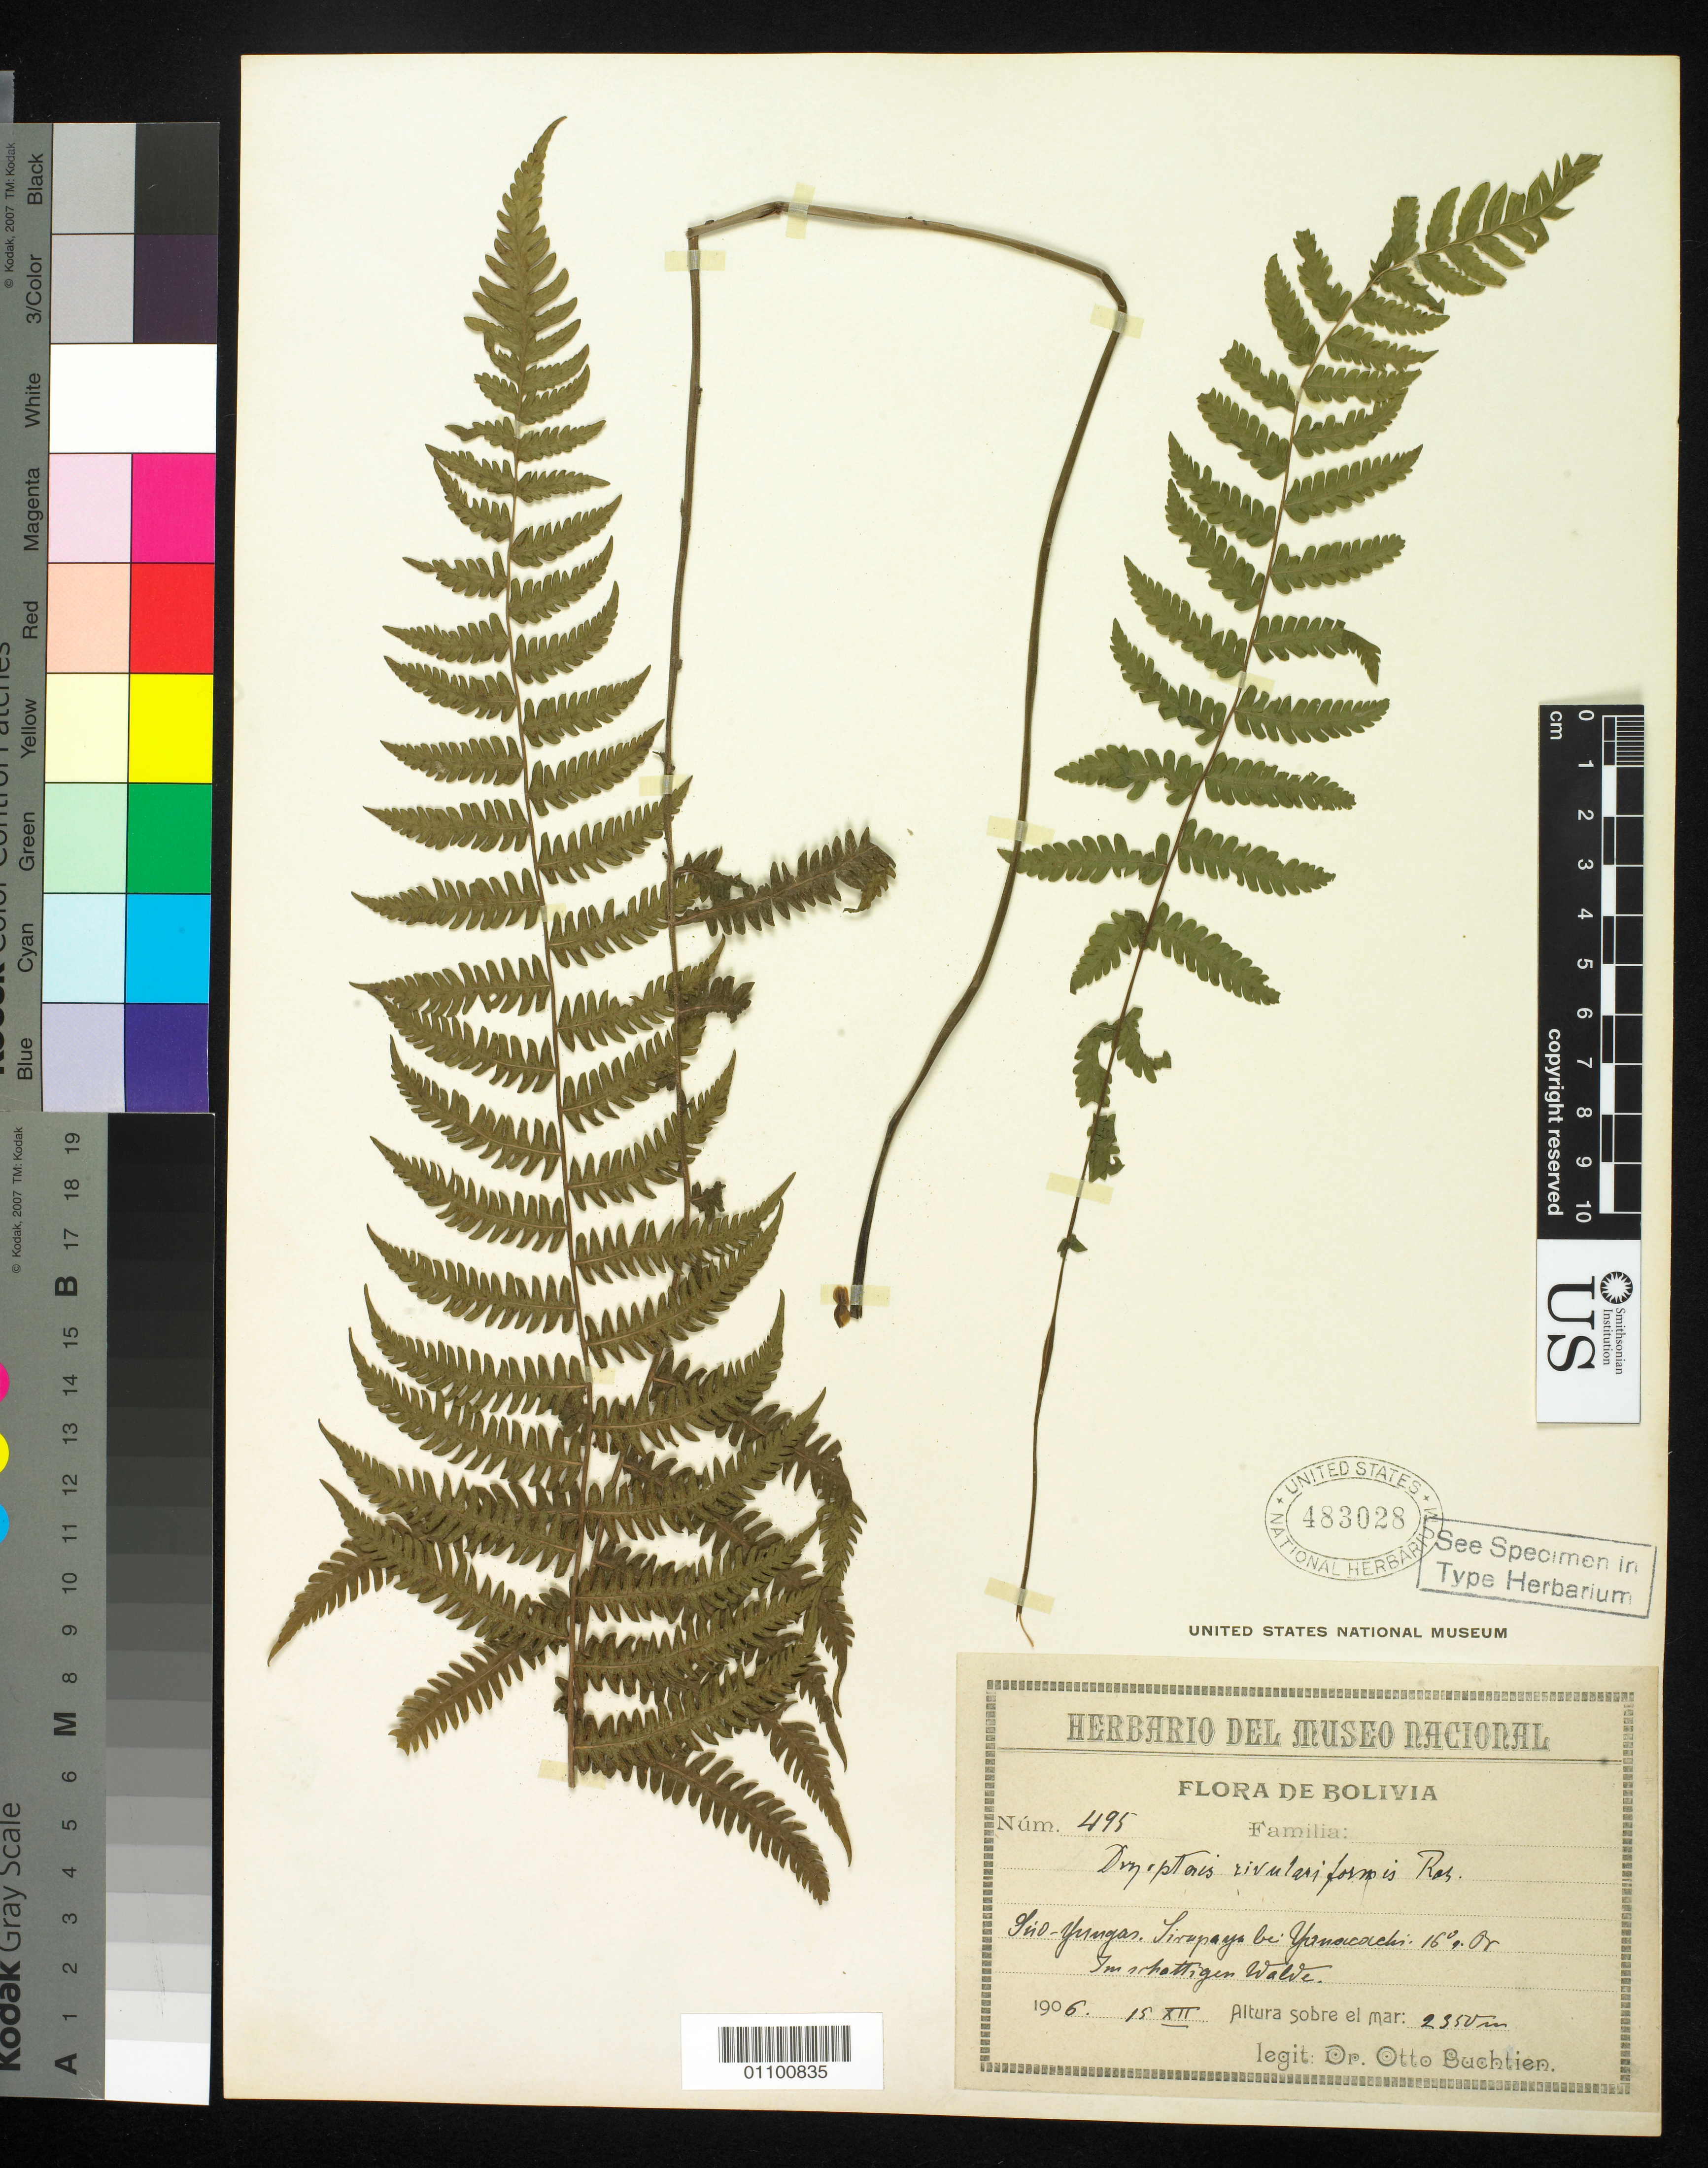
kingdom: Plantae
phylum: Tracheophyta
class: Polypodiopsida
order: Polypodiales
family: Dryopteridaceae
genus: Dryopteris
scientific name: Dryopteris rivulariformis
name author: Rosenst.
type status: Type Collection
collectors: O. Buchtien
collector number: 495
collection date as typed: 15 Jul 1906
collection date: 1906-07-15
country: Bolivia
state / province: La Paz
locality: Sud Yungas, Sirupaya.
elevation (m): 2350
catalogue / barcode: US 483028